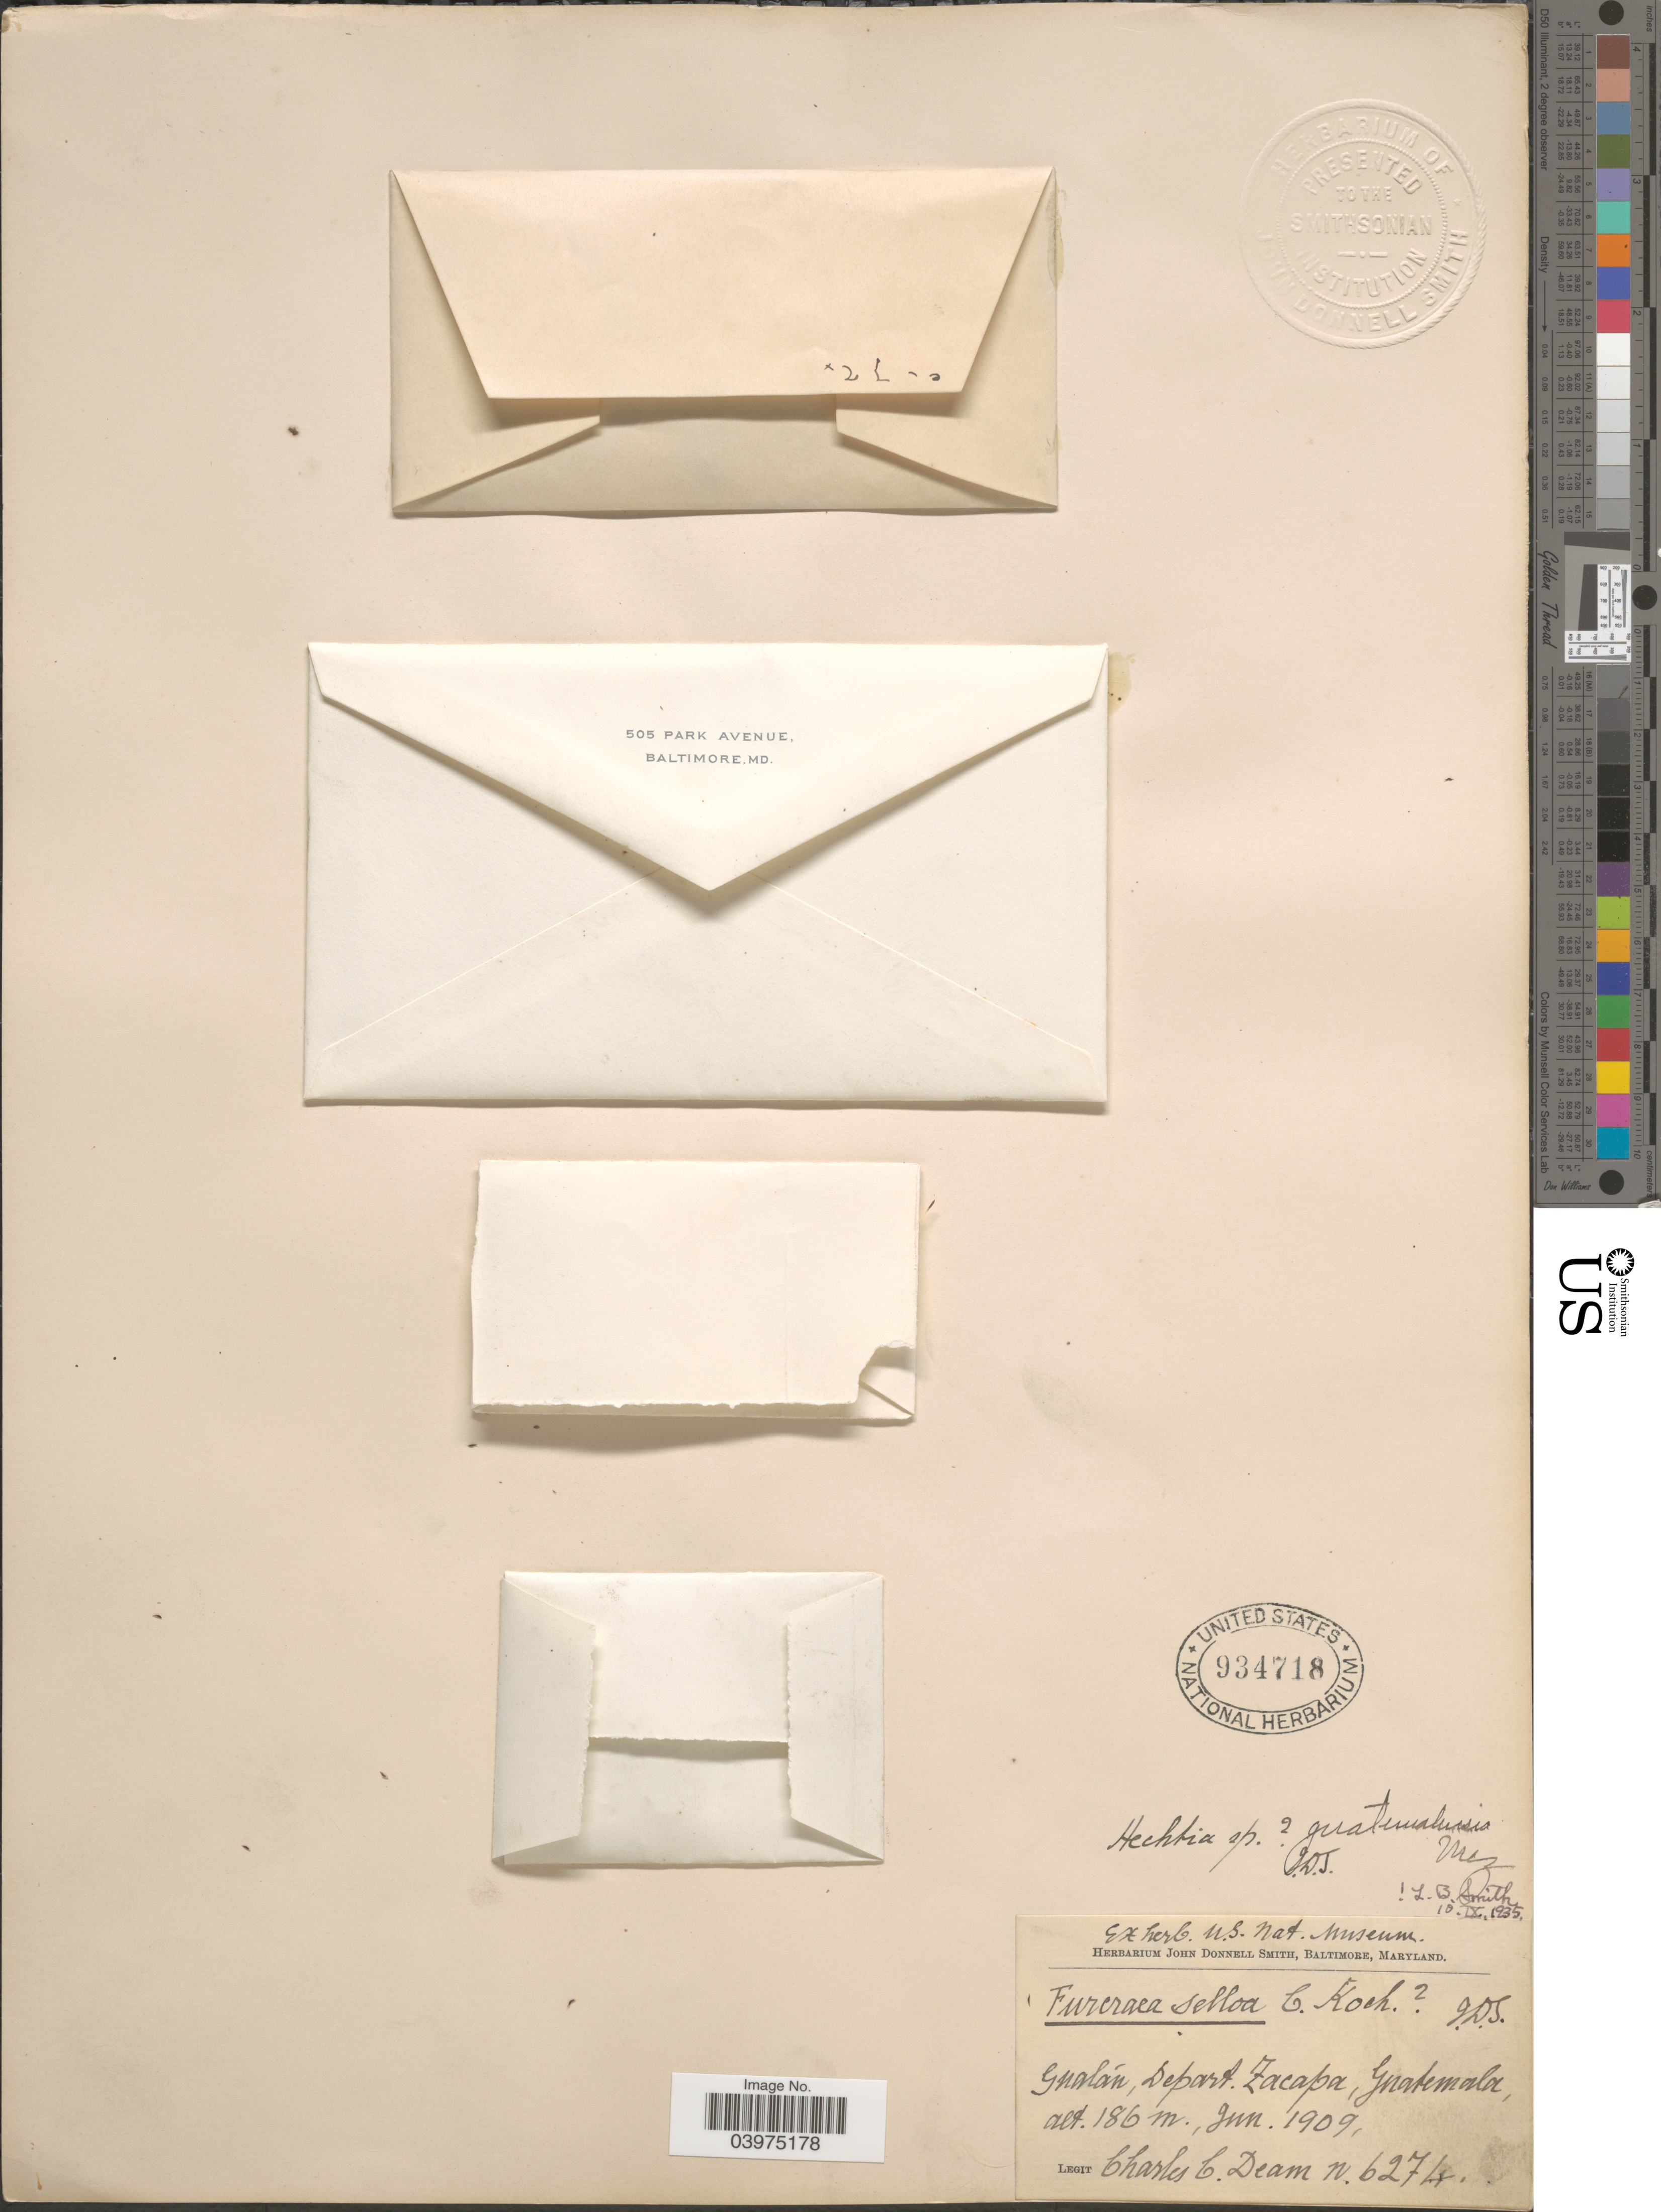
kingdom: Plantae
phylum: Tracheophyta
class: Liliopsida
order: Poales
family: Bromeliaceae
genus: Hechtia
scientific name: Hechtia guatemalensis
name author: Mez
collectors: C. C. Deam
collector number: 6274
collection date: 1909-06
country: Guatemala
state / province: Zacapa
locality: Gualán, Depart. Zacapan.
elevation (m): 186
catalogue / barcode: US 934718